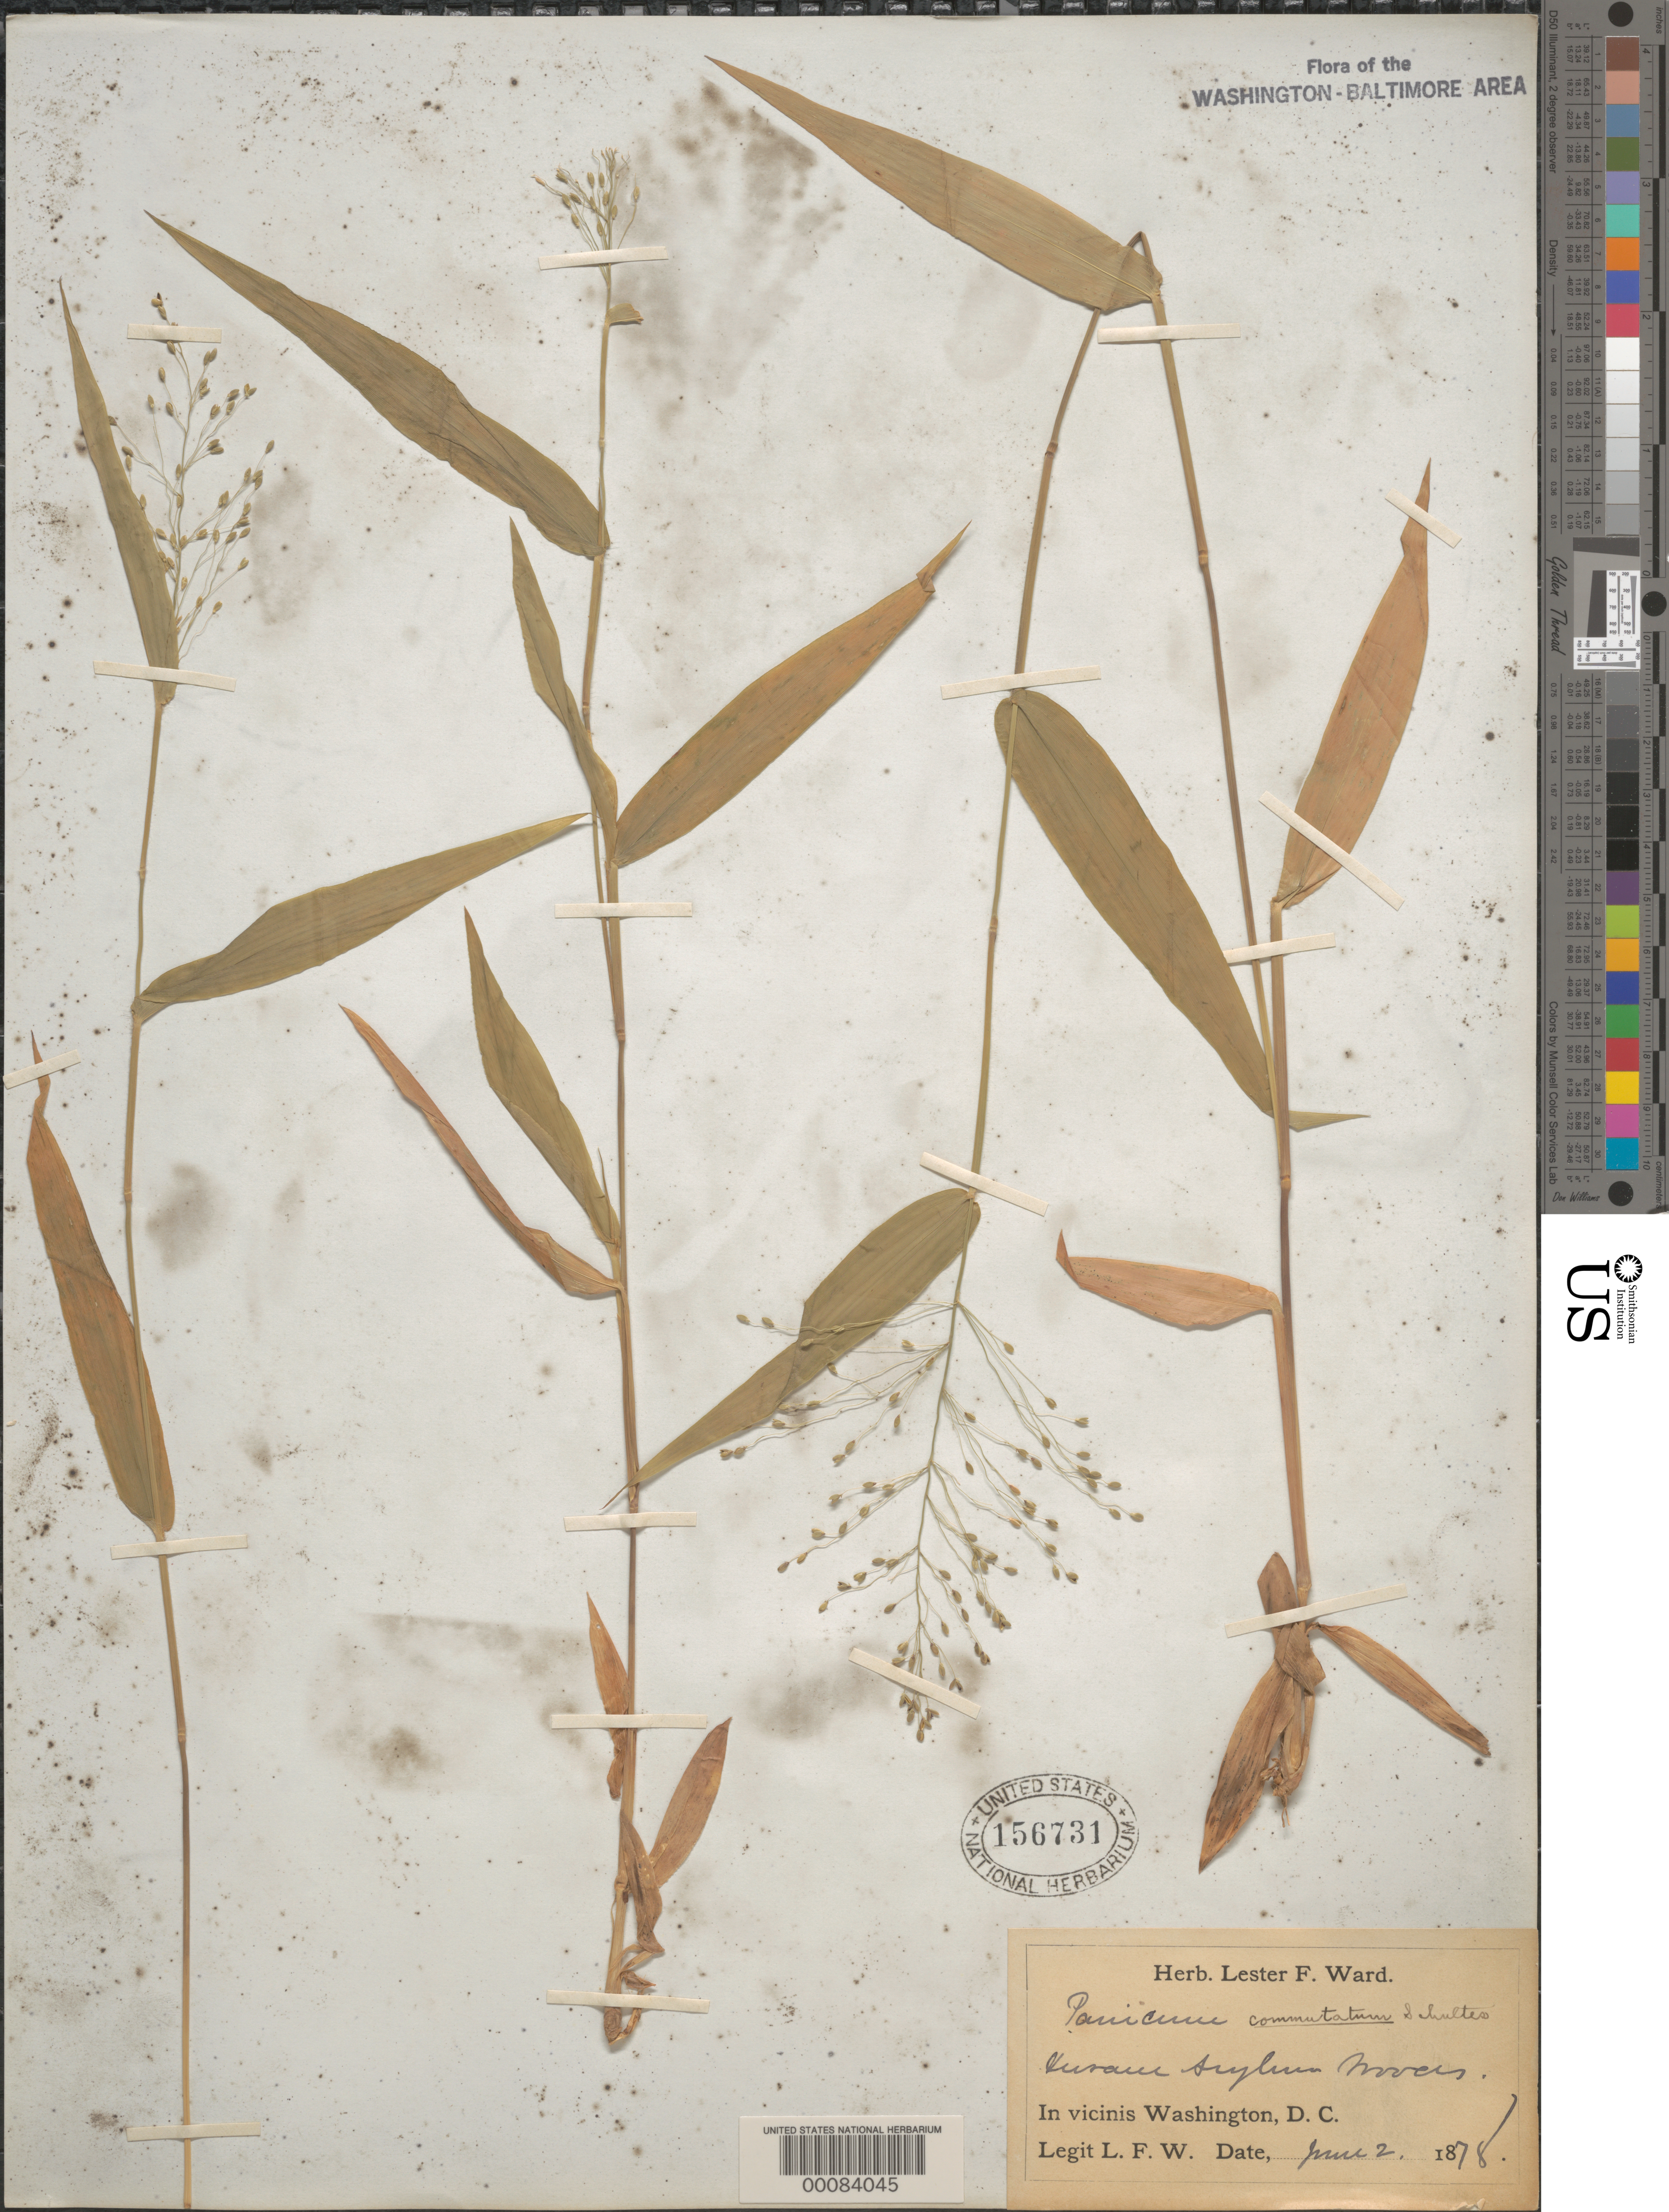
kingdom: Plantae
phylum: Tracheophyta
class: Liliopsida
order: Poales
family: Poaceae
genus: Dichanthelium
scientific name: Dichanthelium commutatum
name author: (Schult.) Gould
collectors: L. F. Ward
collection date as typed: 02 Jun 1878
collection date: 1878-06-02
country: United States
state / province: District of Columbia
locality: Vicinity of Washington, DC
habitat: Asylum woods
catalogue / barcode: US 156731